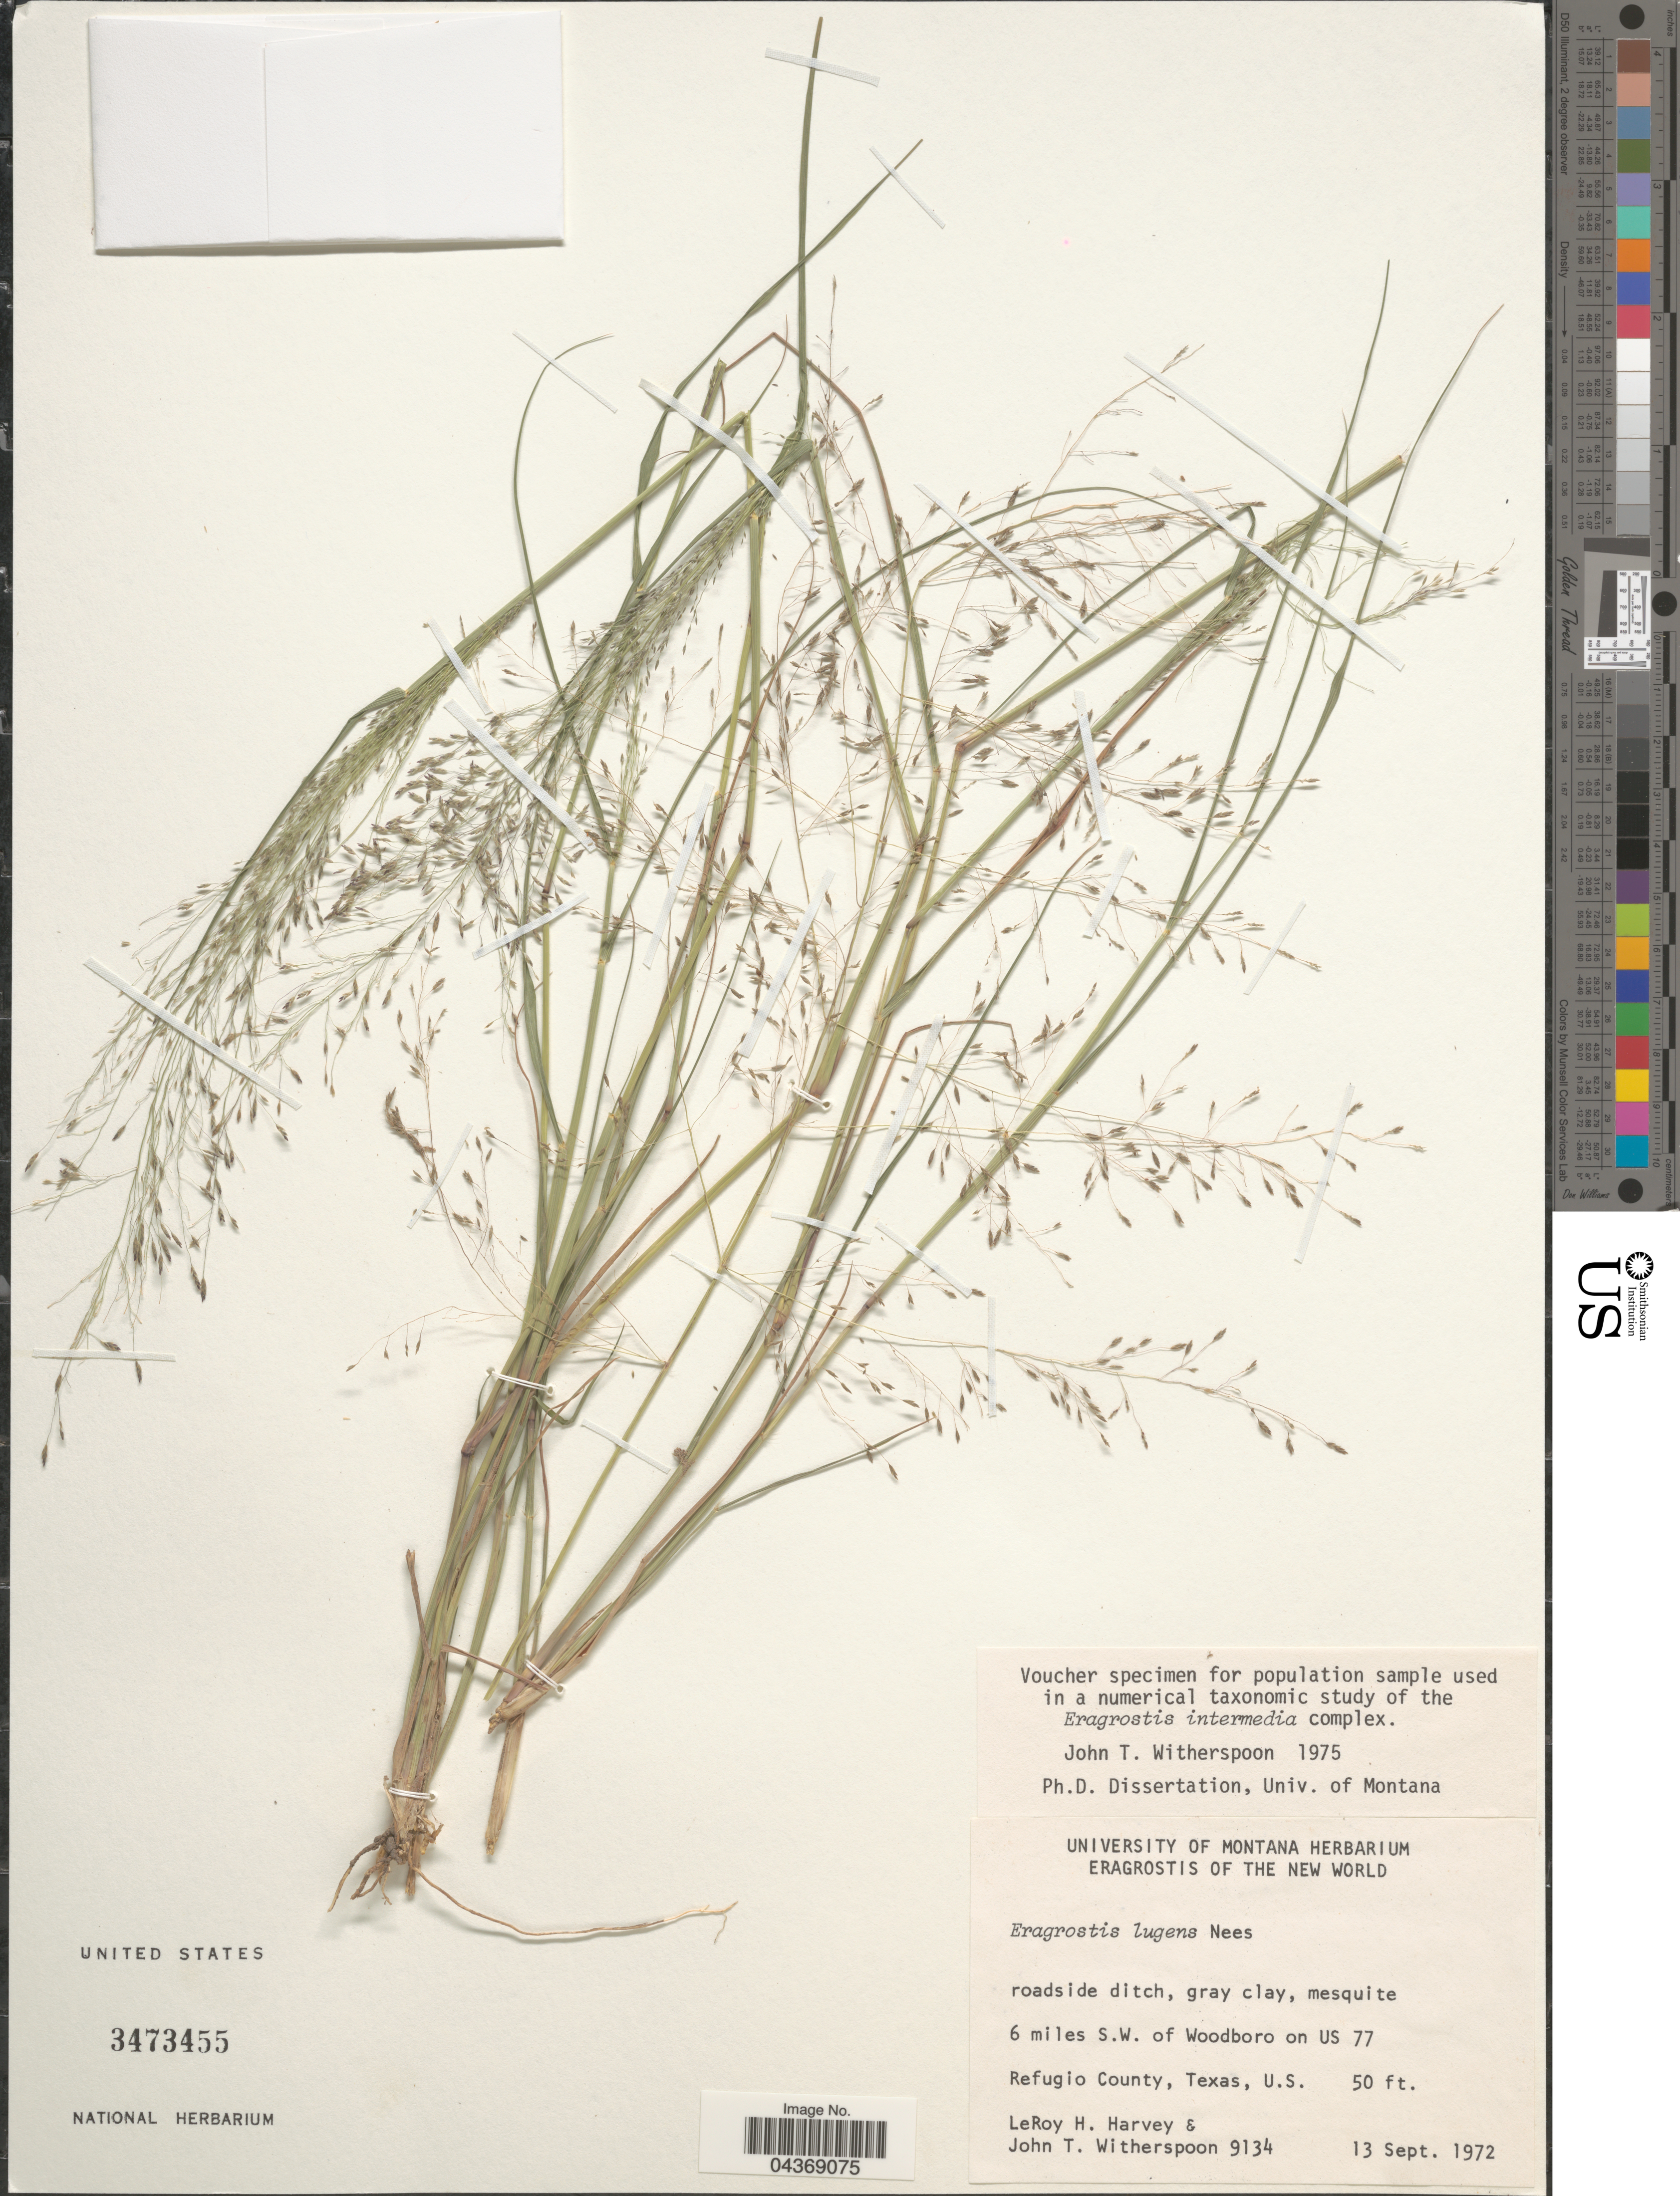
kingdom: Plantae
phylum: Tracheophyta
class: Liliopsida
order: Poales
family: Poaceae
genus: Eragrostis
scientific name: Eragrostis intermedia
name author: Hitchc.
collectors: L. H. Harvey & J. Witherspoon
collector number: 9134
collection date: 1972-09-13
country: United States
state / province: Texas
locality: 6 miles S.W. of Woodboro on US 77. Refugio County.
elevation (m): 15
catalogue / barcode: US 3473455